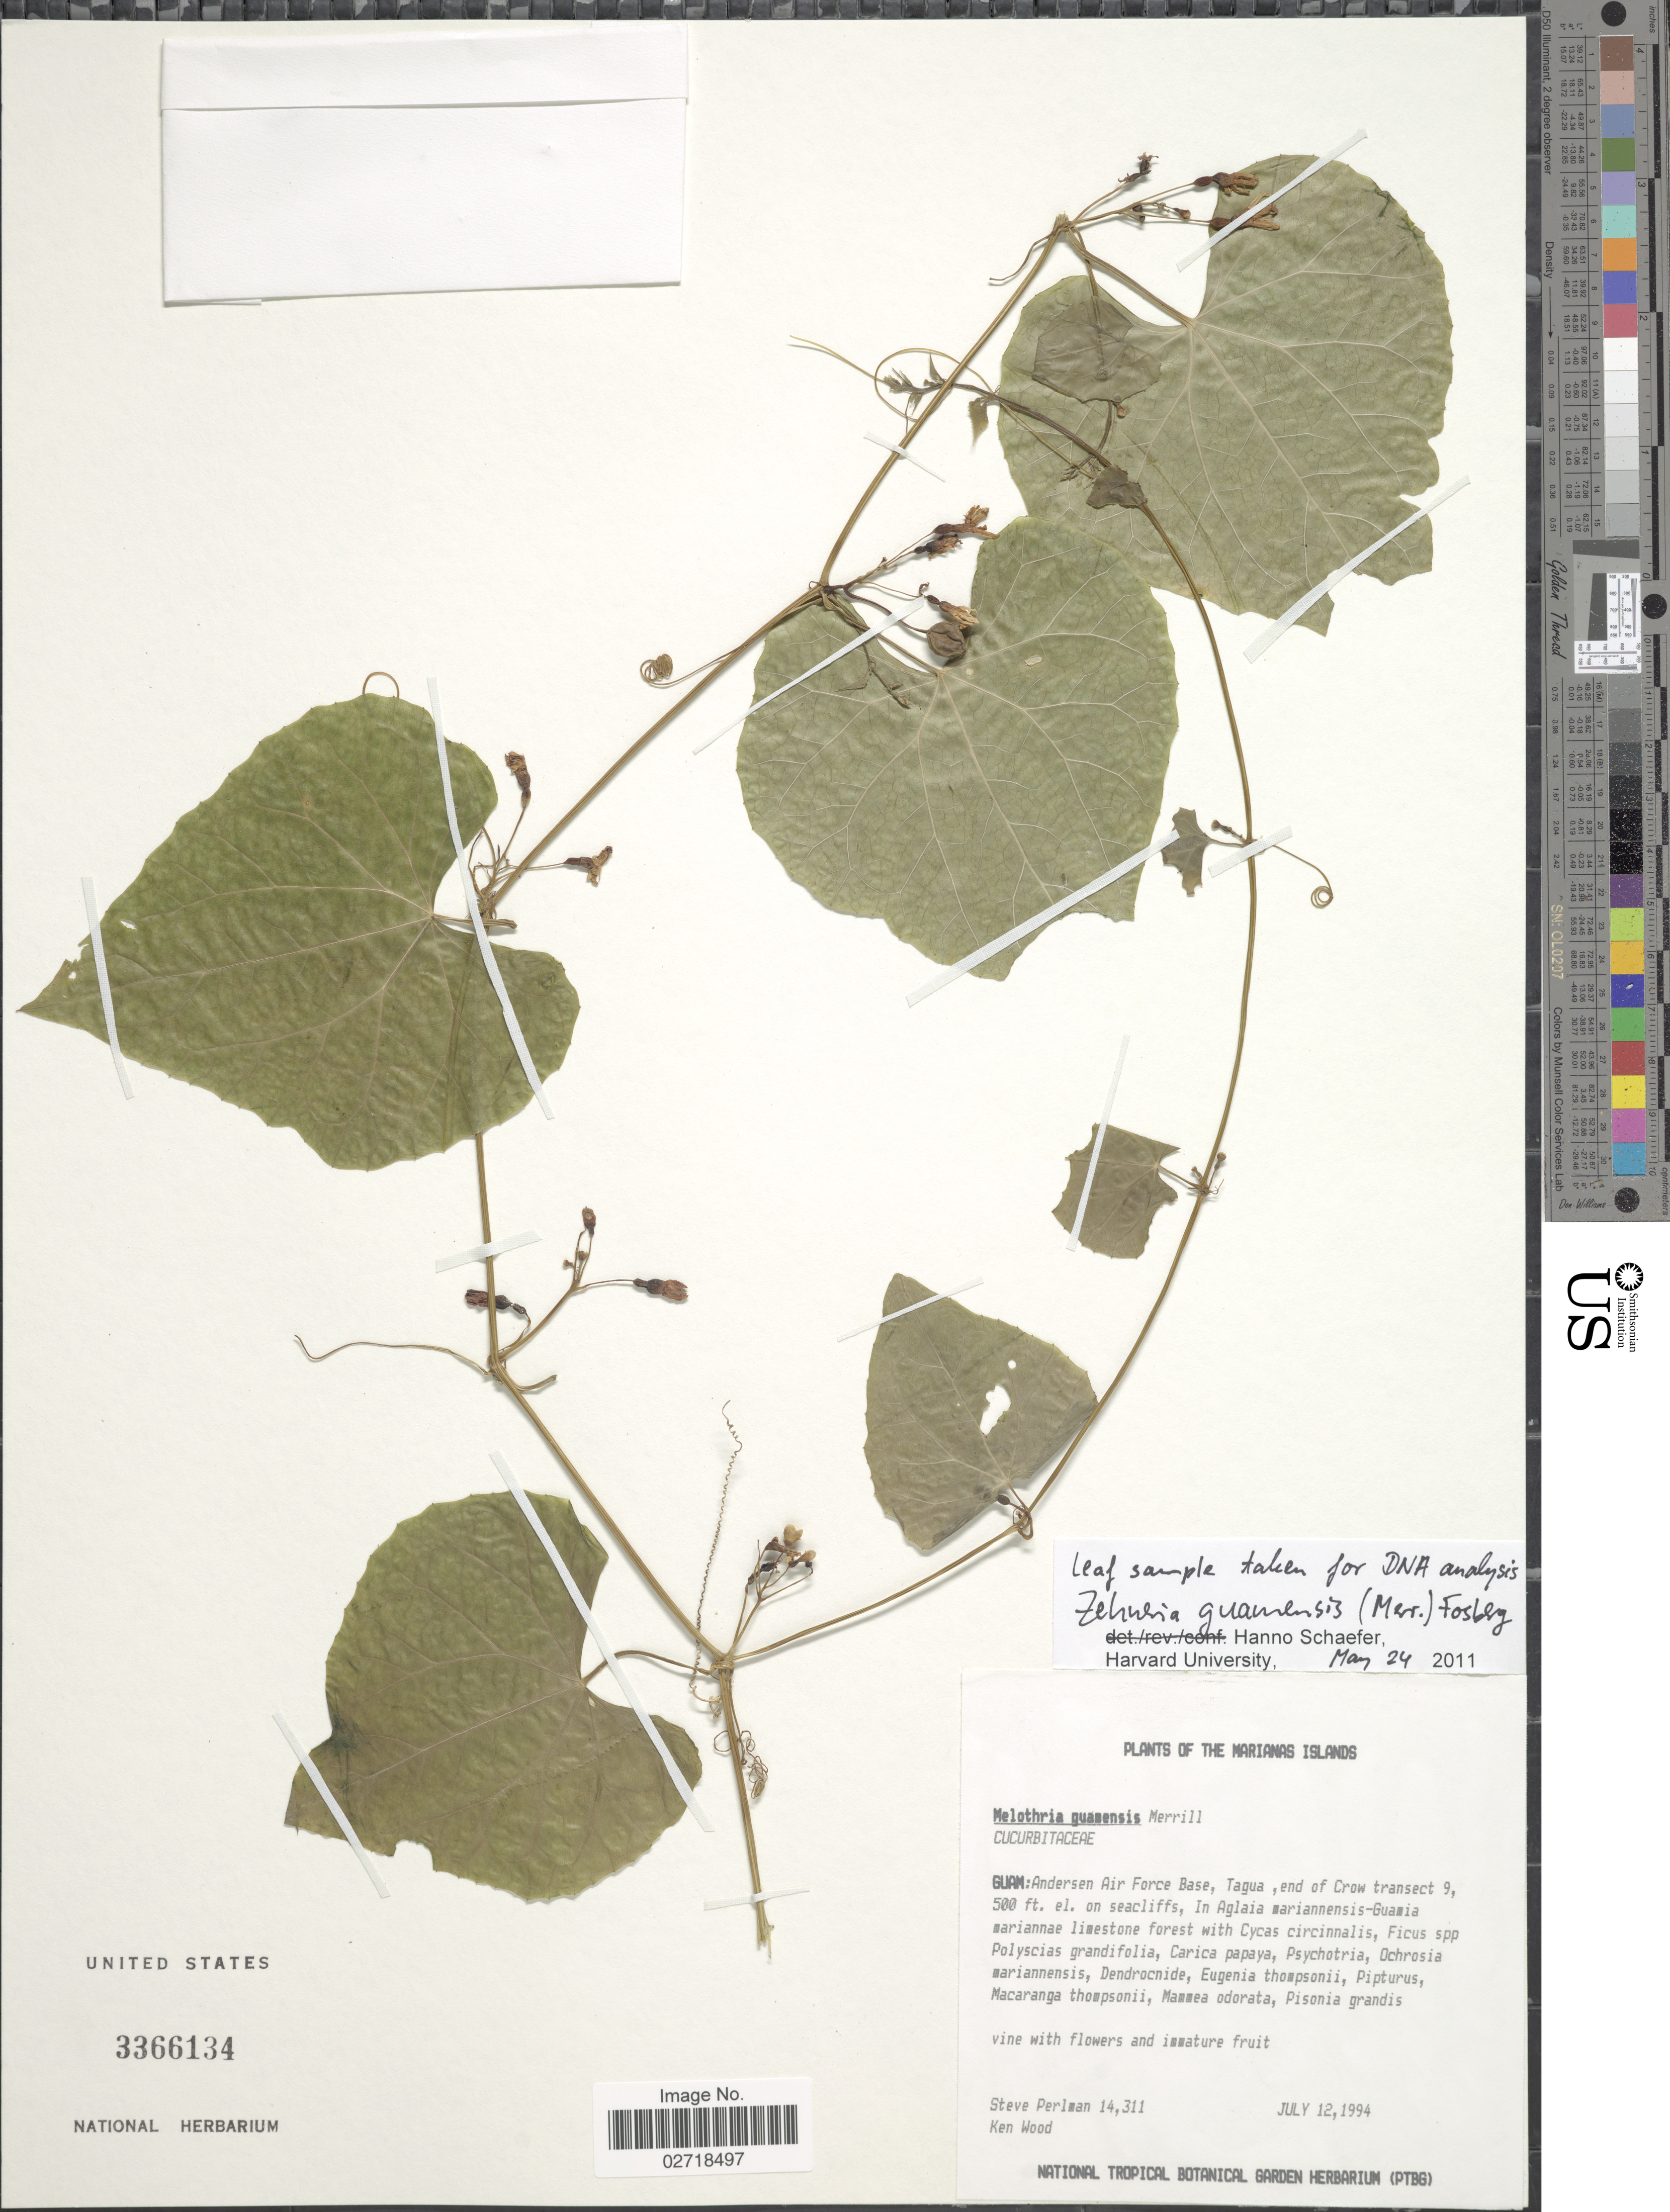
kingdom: Plantae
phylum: Tracheophyta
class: Magnoliopsida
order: Cucurbitales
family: Cucurbitaceae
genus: Zehneria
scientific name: Zehneria guamensis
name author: Merr.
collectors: S. Perlman & K. R. Wood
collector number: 14311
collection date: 1994-07-12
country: Guam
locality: The Marianas Islands, Guam: Andersen Air Force Base, Tagua, end of Crow transect 9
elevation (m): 152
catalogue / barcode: US 3366134